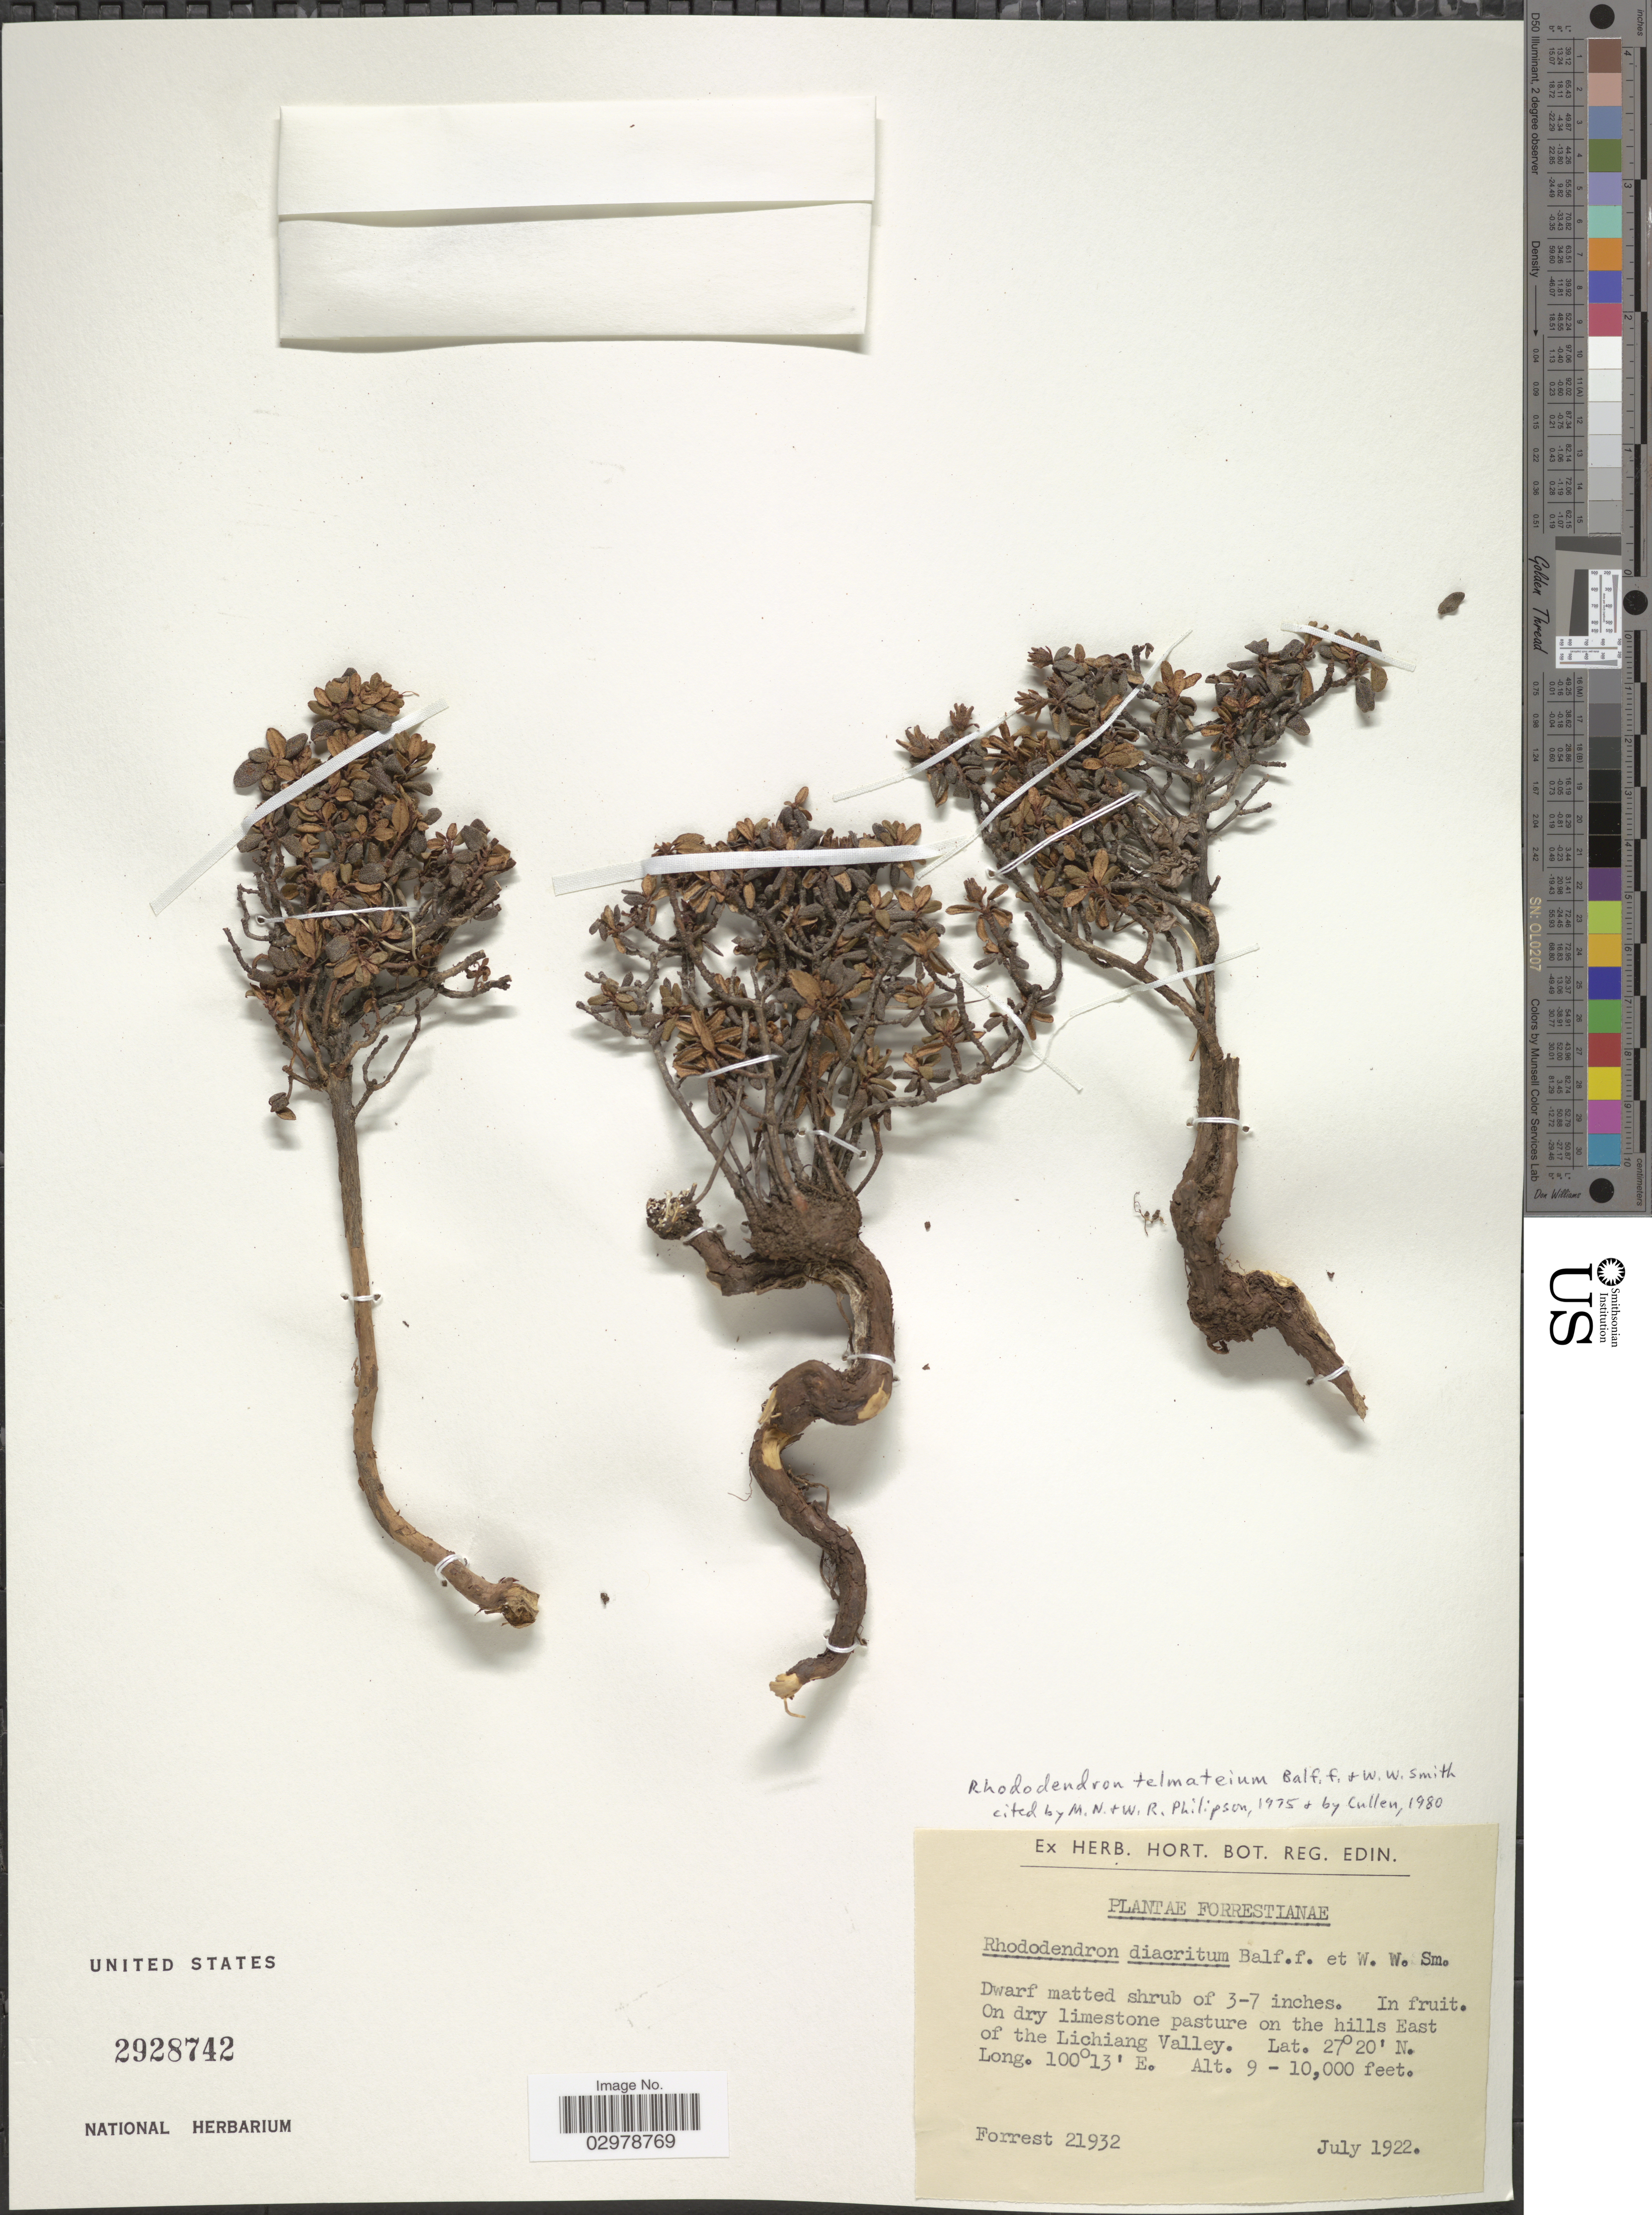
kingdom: Plantae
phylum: Tracheophyta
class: Magnoliopsida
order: Ericales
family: Ericaceae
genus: Rhododendron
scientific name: Rhododendron telmateium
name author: Balf. f. & W.W. Sm.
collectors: -. Forrest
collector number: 21932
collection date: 1922-07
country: China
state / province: Yunnan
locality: On the hills East of the Lichiang Valley.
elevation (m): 2743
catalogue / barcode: US 2928742